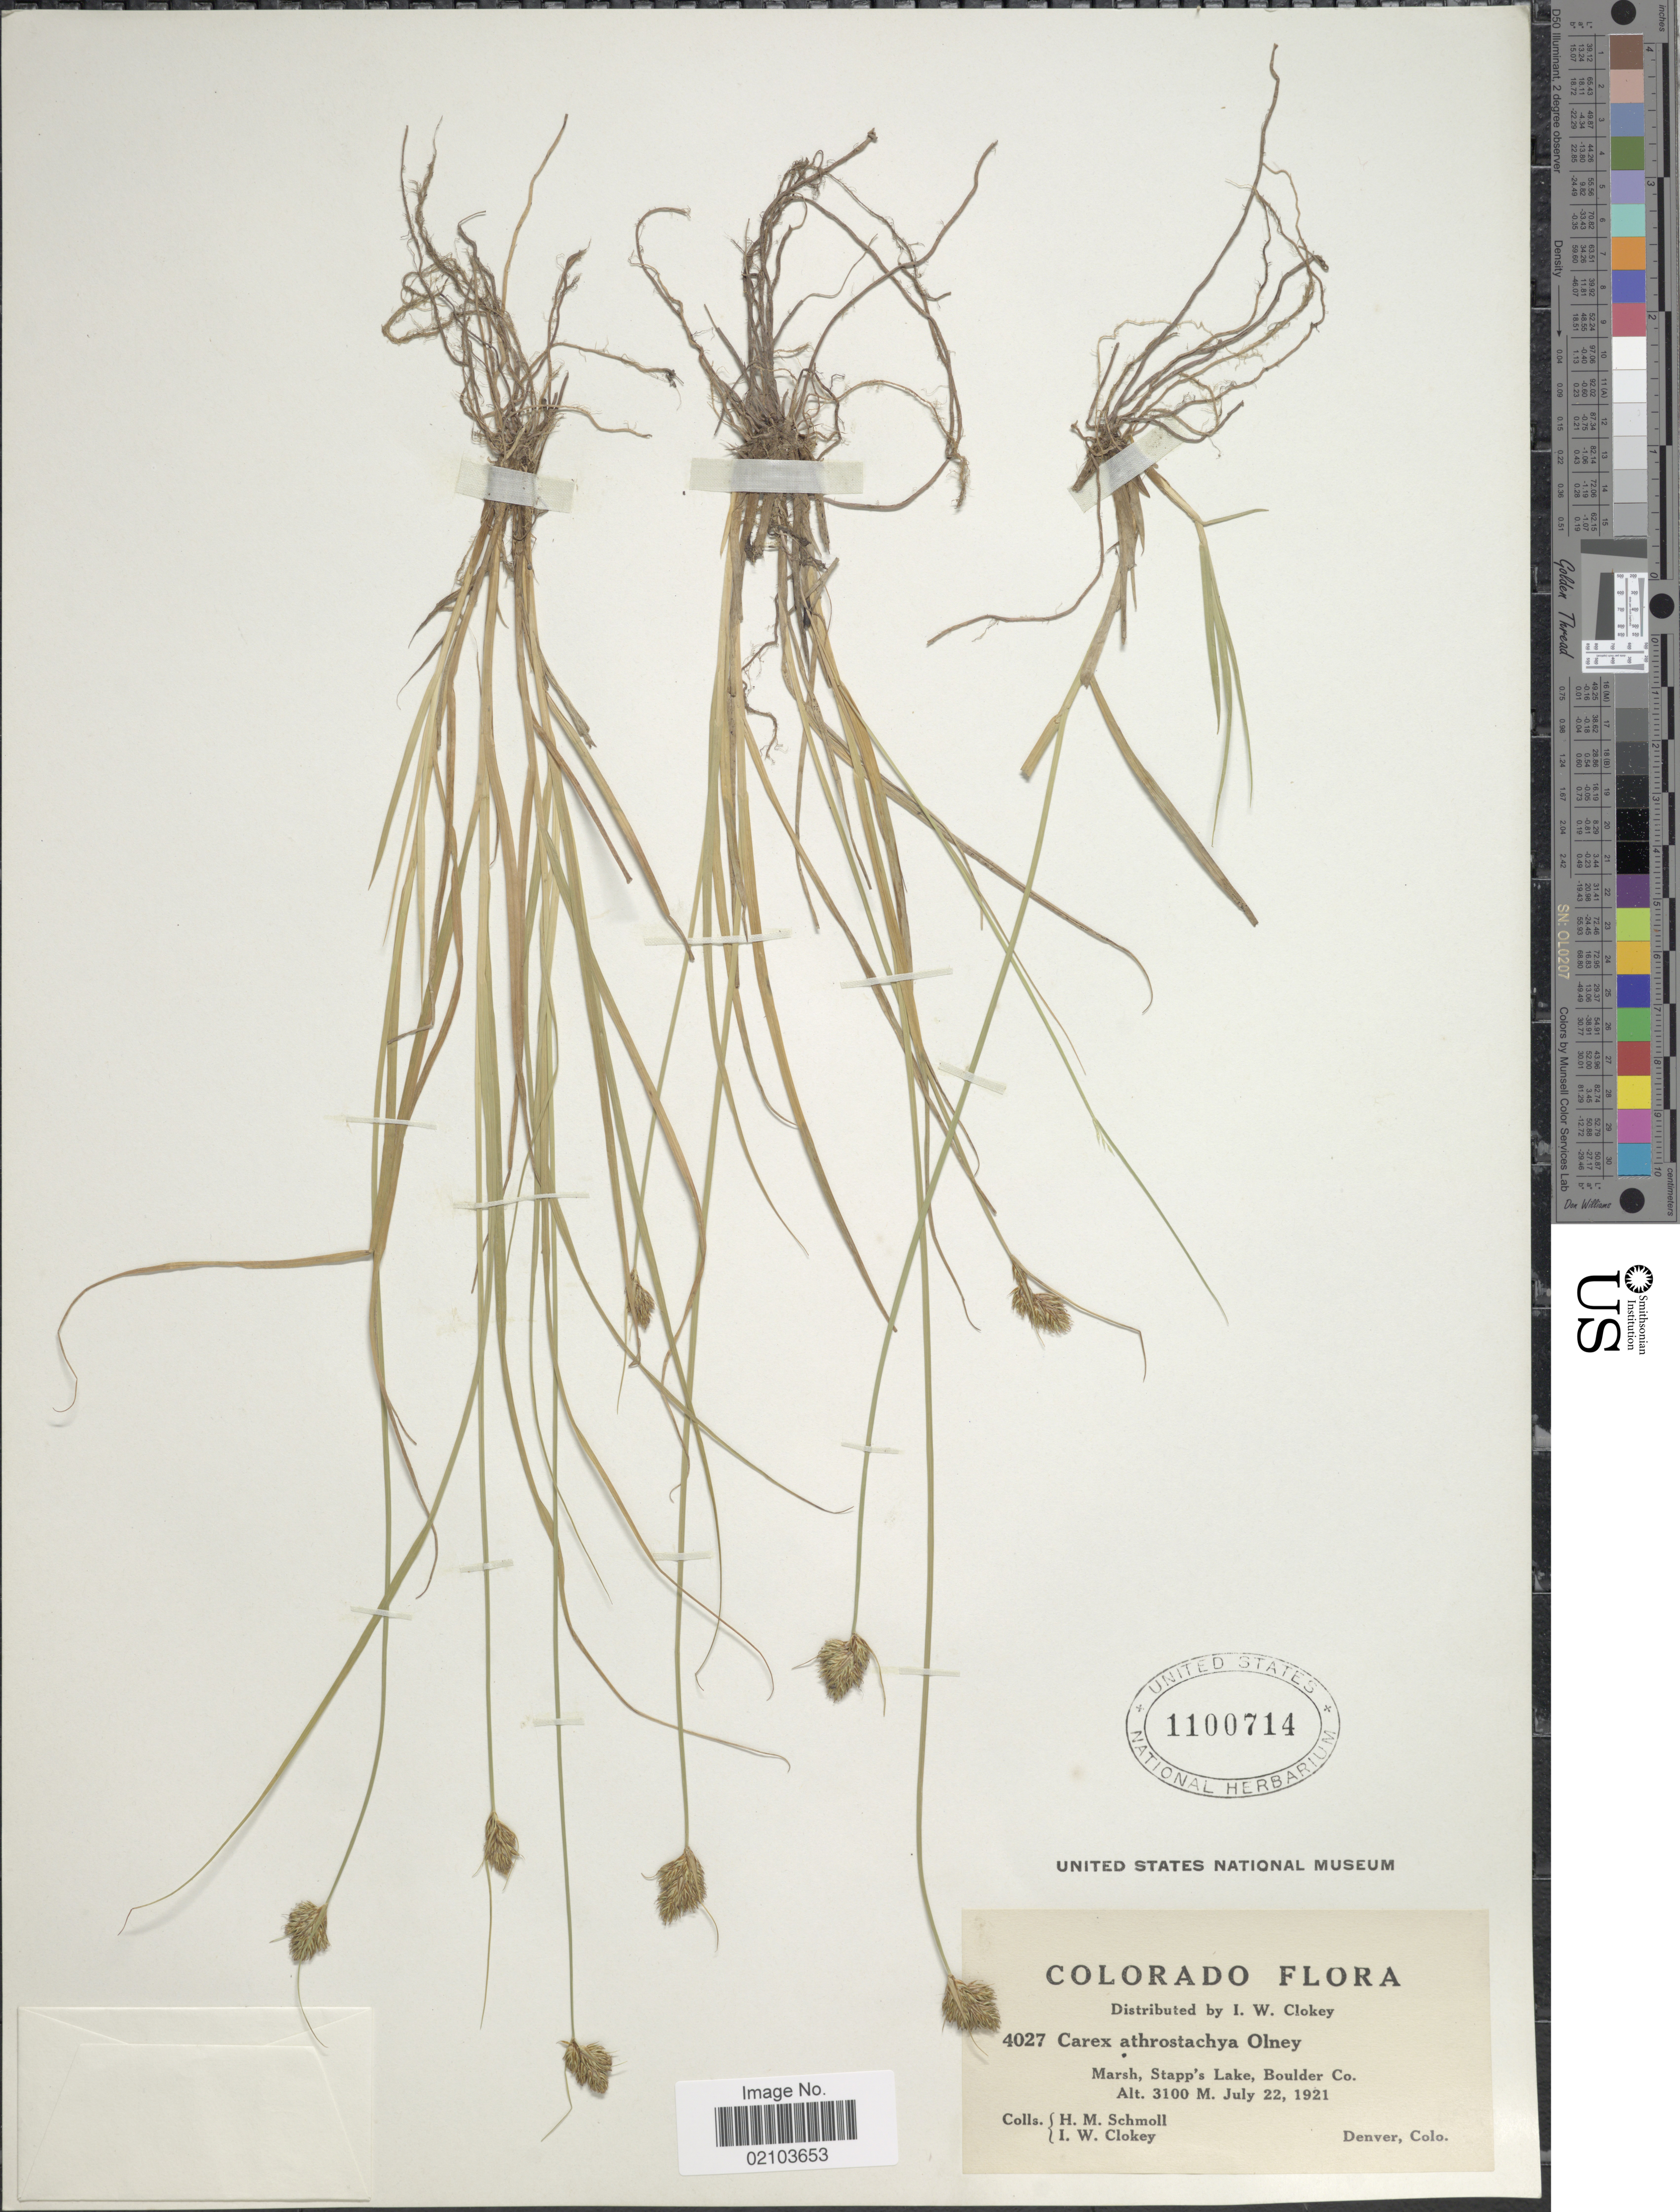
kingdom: Plantae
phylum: Tracheophyta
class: Liliopsida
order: Poales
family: Cyperaceae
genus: Carex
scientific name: Carex athrostachya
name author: Olney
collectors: H. Schmoll & I. W. Clokey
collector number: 4027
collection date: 1921-07-22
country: United States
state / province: Colorado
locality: Stapp's Lake, Boulder Co.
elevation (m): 3100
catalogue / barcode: US 1100714